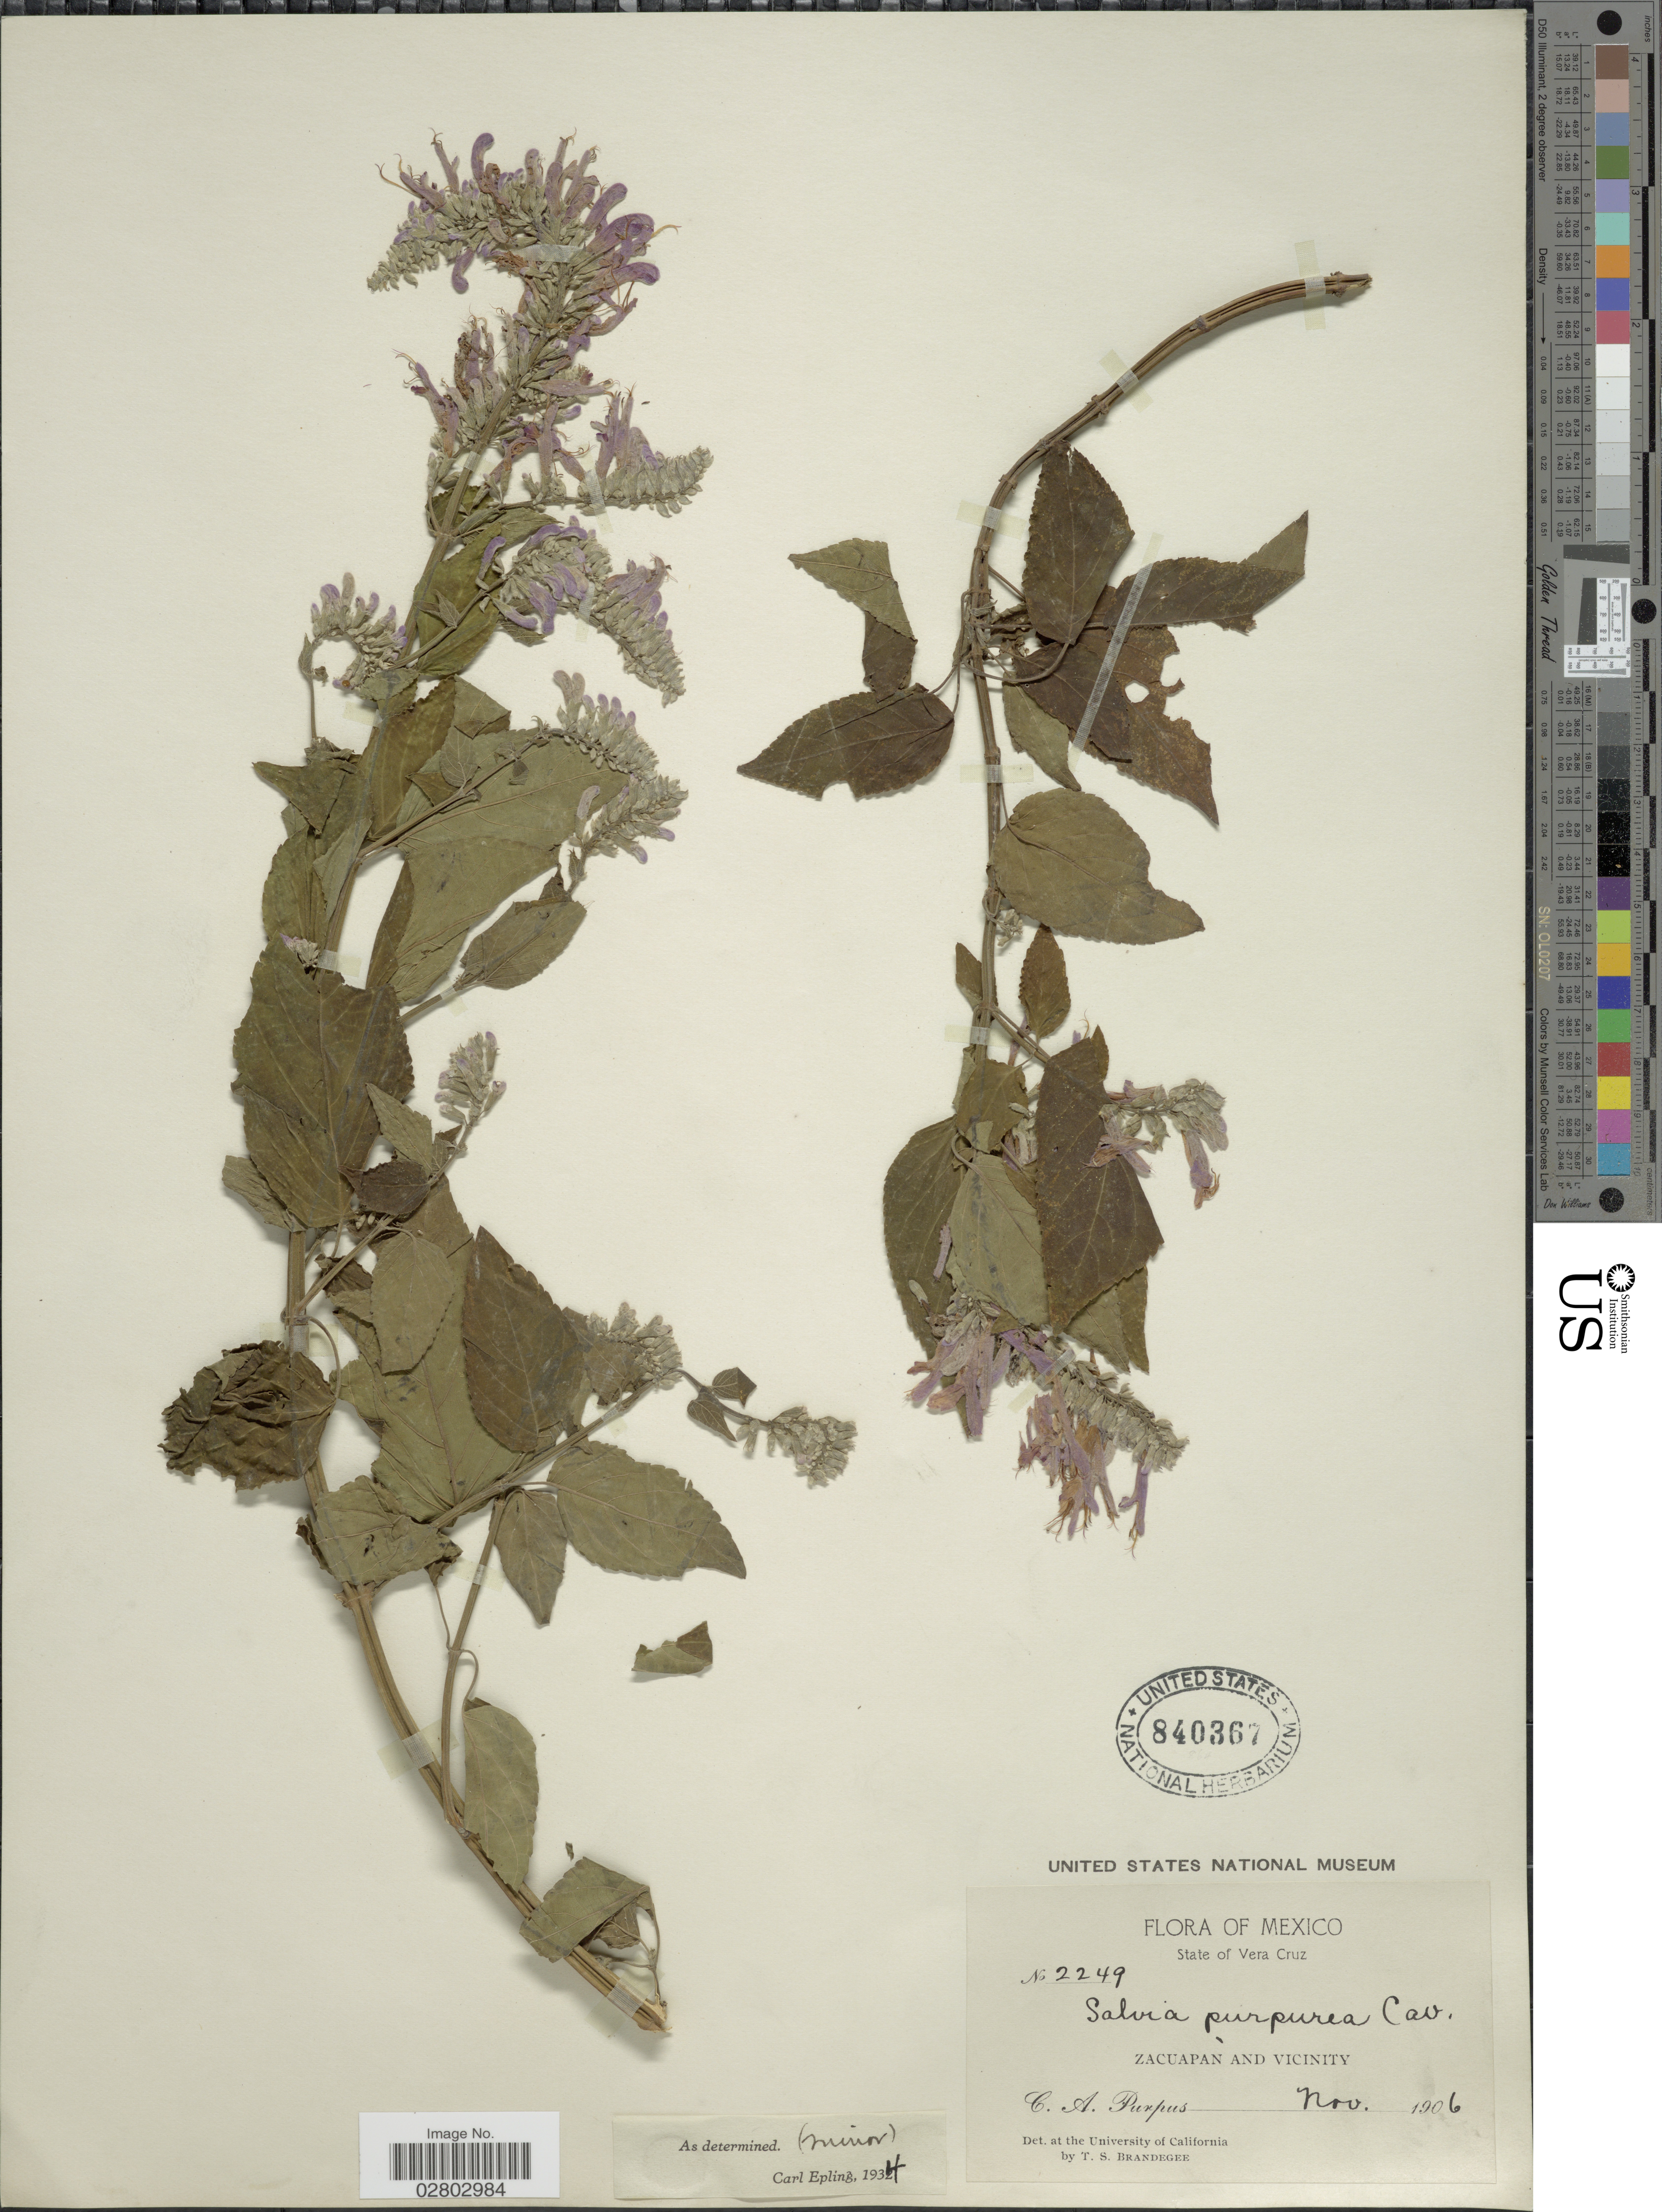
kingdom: Plantae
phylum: Tracheophyta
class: Magnoliopsida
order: Lamiales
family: Lamiaceae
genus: Salvia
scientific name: Salvia purpurea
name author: Cav.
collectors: C. A. Purpus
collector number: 2249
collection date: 1906-11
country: Mexico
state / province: Veracruz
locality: State of Vera Cruz, Zacuapan and Vicinity.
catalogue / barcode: US 840367